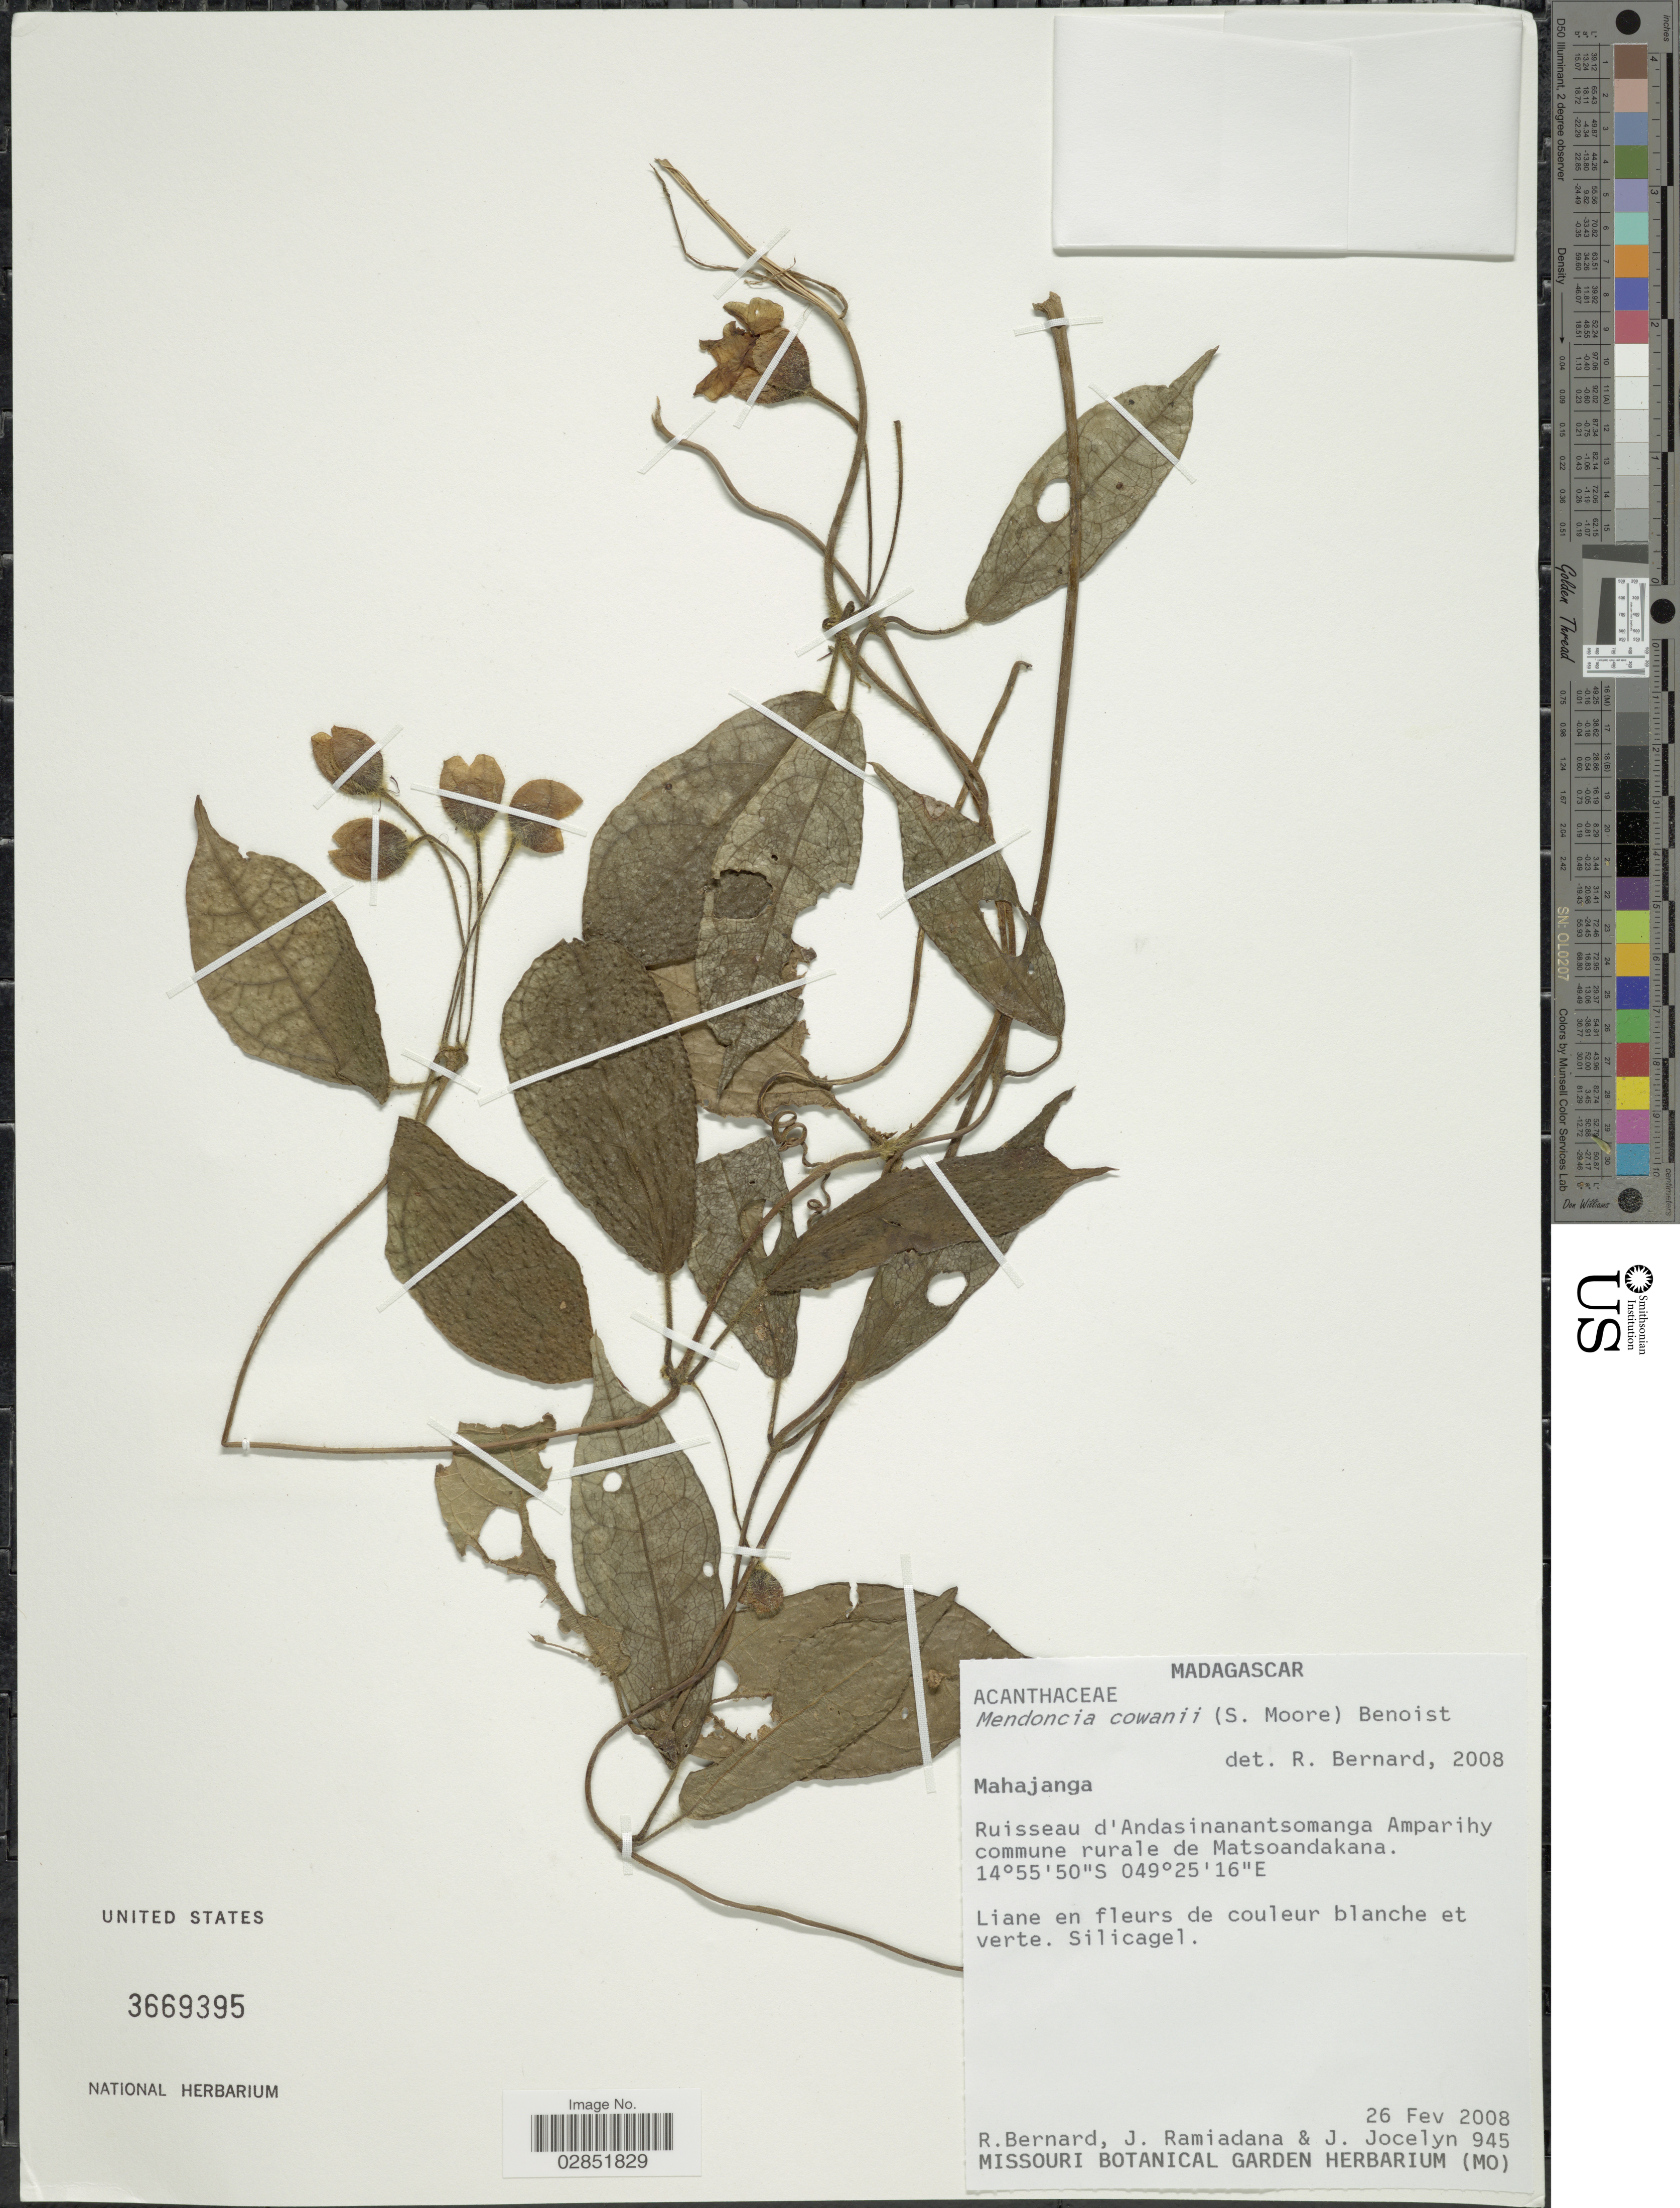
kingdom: Plantae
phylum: Tracheophyta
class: Magnoliopsida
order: Lamiales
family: Acanthaceae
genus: Mendoncia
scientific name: Mendoncia flagellaris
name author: (Baker) Benoist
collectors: R. Bernard, J. Ramiadana & J. Jocelyn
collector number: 945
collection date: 2008-02-26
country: Madagascar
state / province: Sofia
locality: Ruisseau d'Andasinanantsomanga Amparihy commune rurale de Matsoandakana.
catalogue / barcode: US 3669395